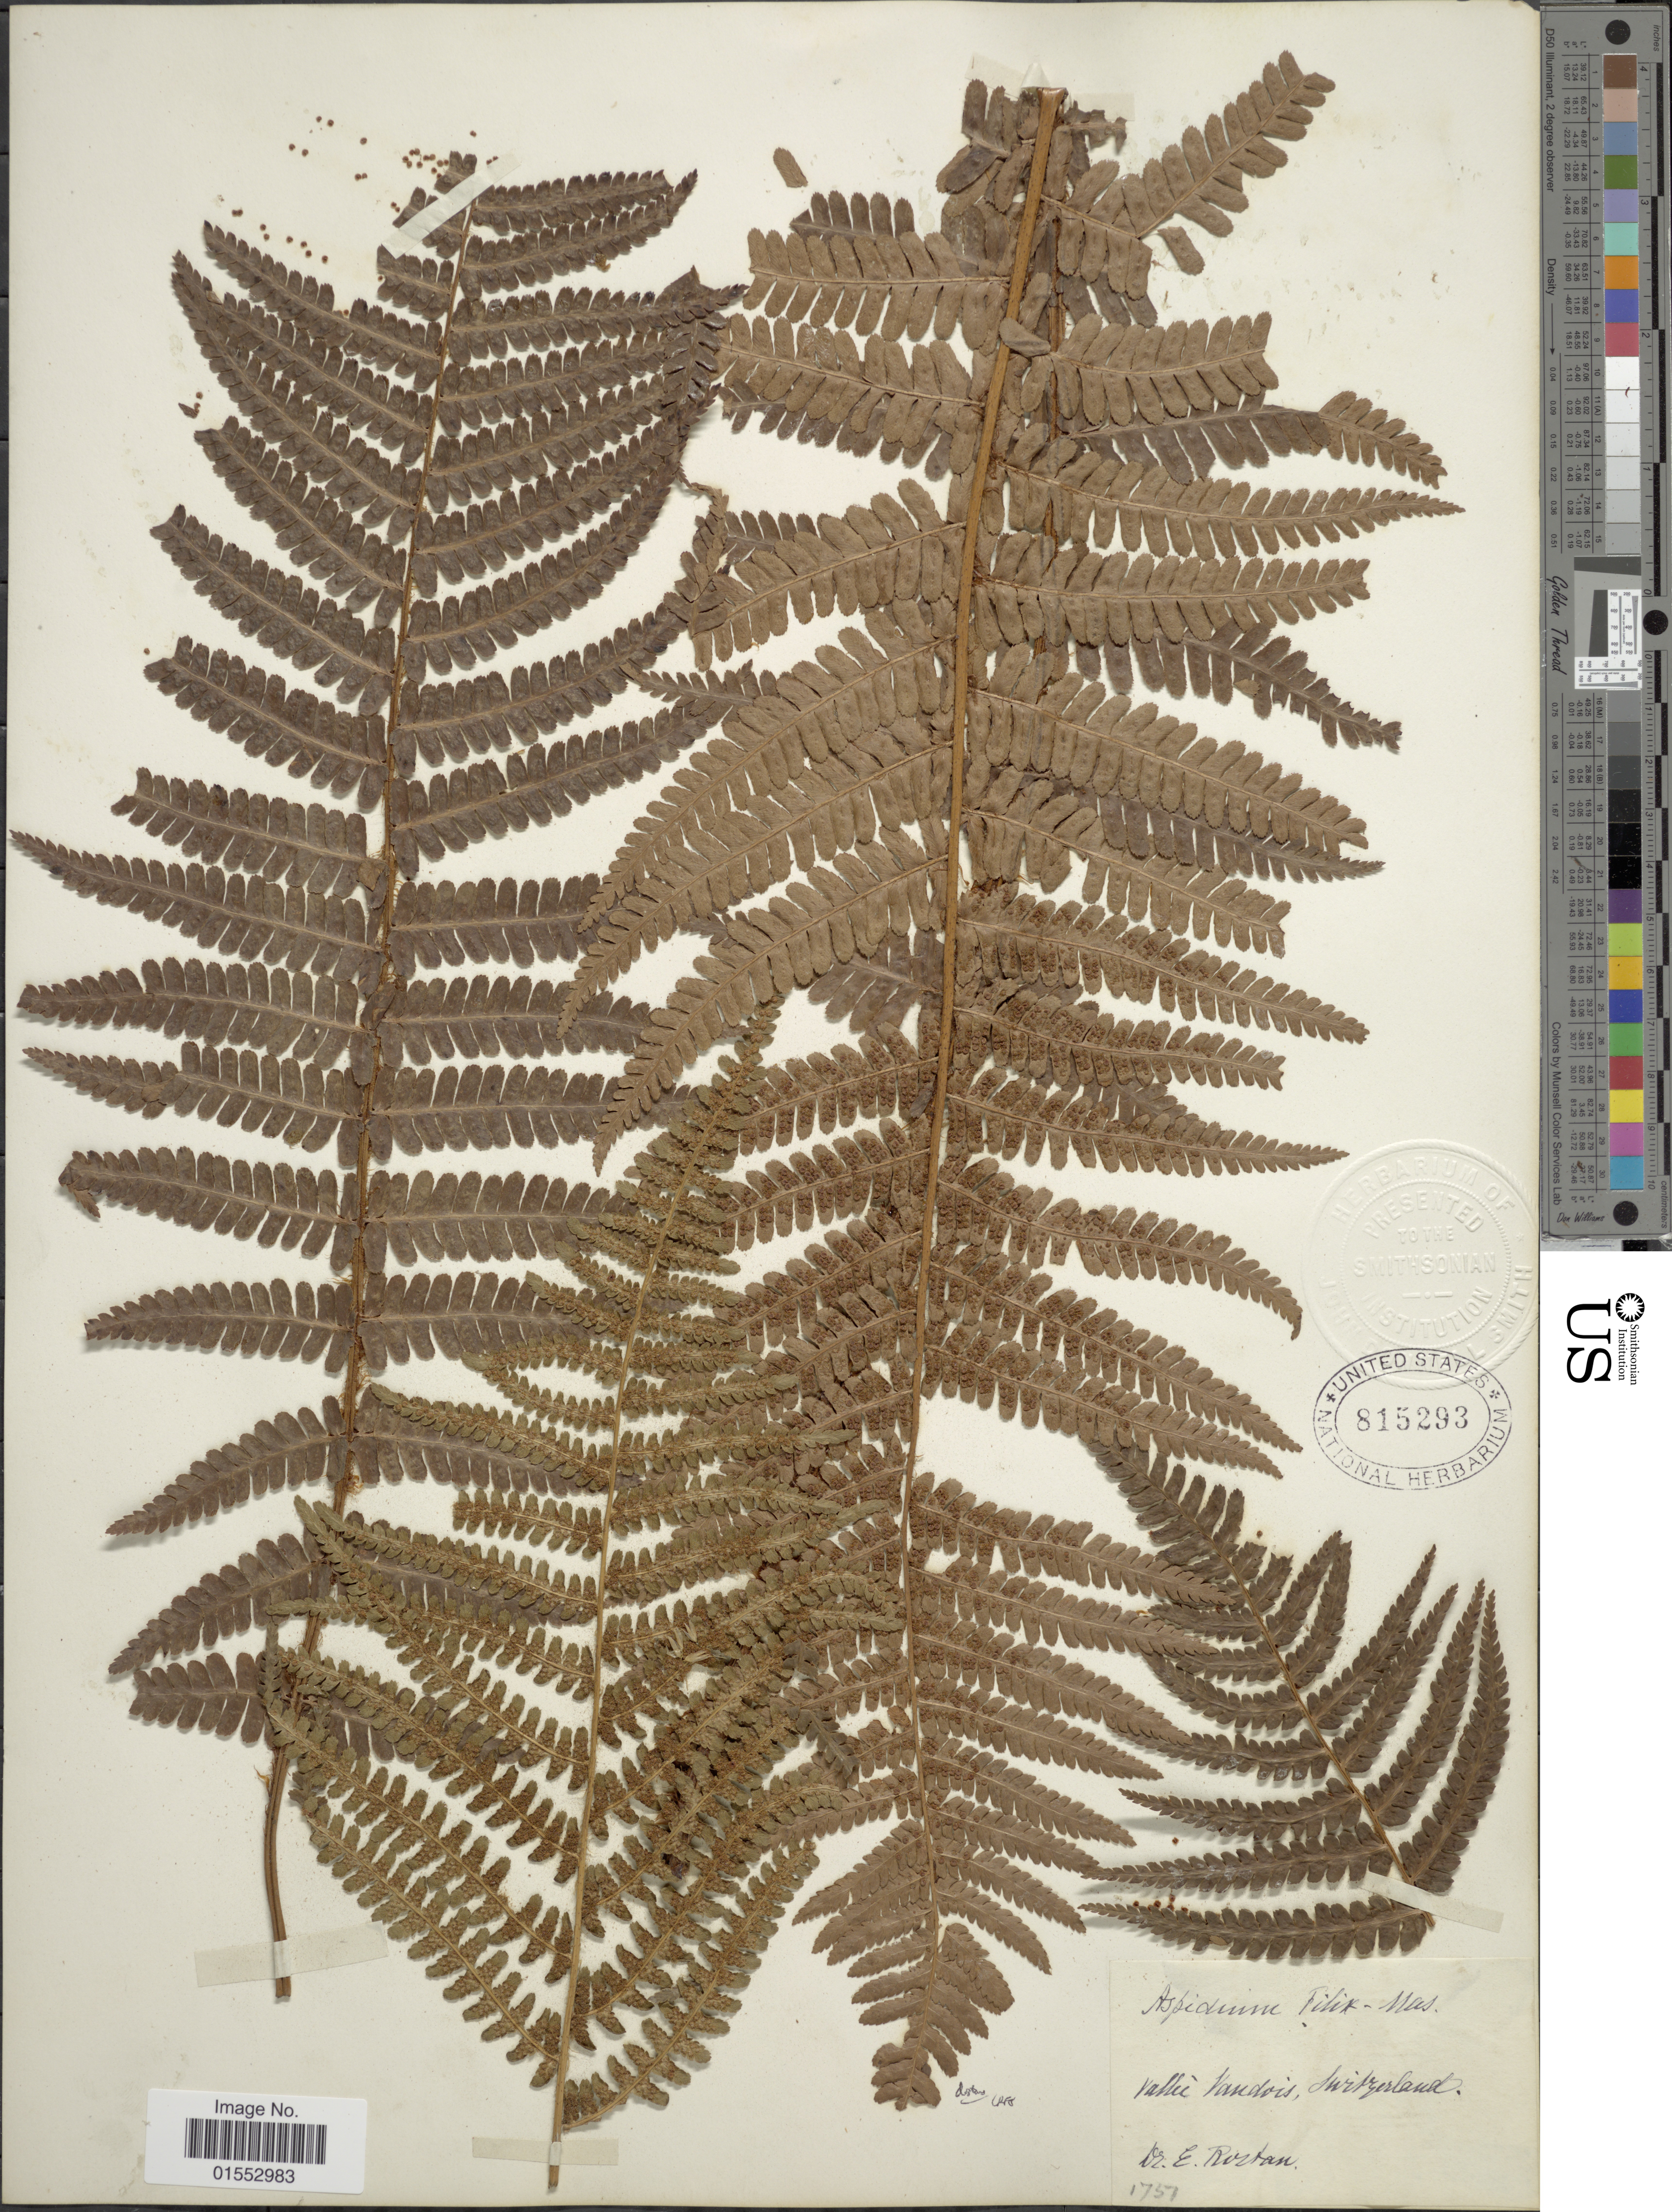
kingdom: Plantae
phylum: Tracheophyta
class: Polypodiopsida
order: Polypodiales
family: Dryopteridaceae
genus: Dryopteris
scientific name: Dryopteris affinis subsp. borreri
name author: (Newman) Fraser-Jenk.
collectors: E. Rostan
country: Switzerland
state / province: Vaud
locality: Vallée Vaudois, Switzerland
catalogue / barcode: US 815293